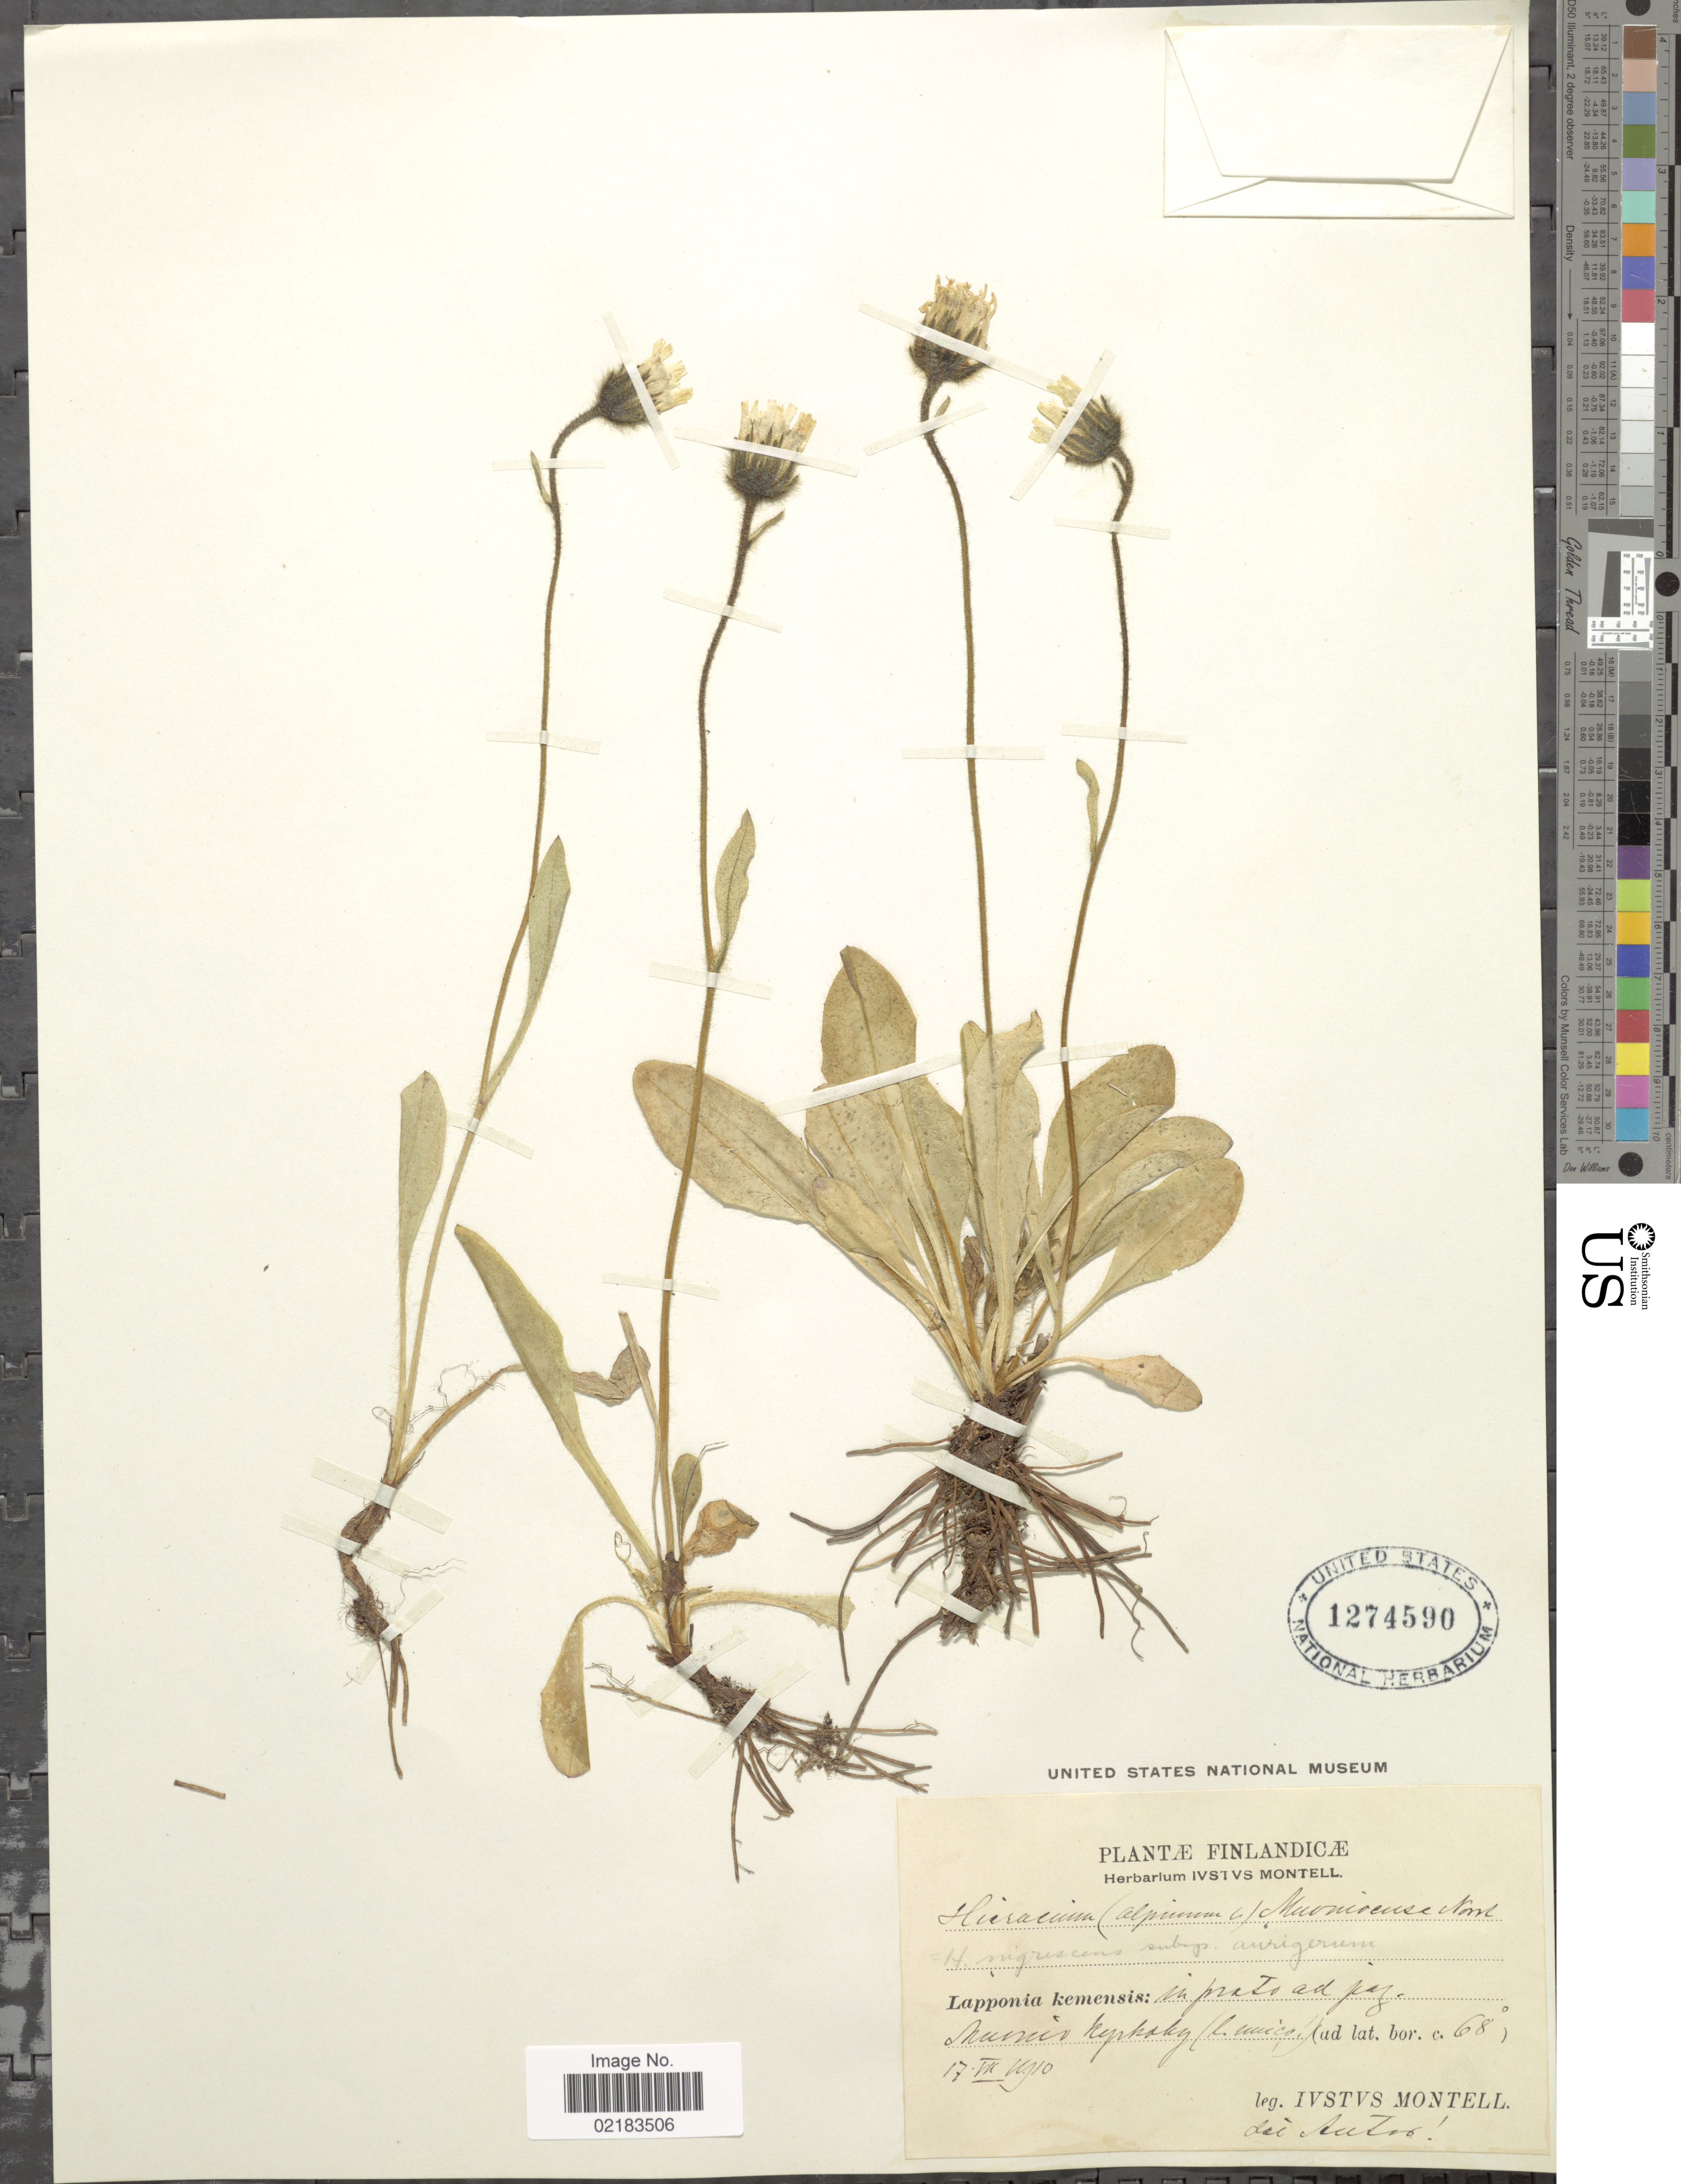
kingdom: Plantae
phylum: Tracheophyta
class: Magnoliopsida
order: Asterales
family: Asteraceae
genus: Hieracium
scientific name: Hieracium nigrescens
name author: Willd.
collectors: I. Montell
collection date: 1910-07-17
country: Finland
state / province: Lappi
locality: Muonio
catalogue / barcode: US 1274590